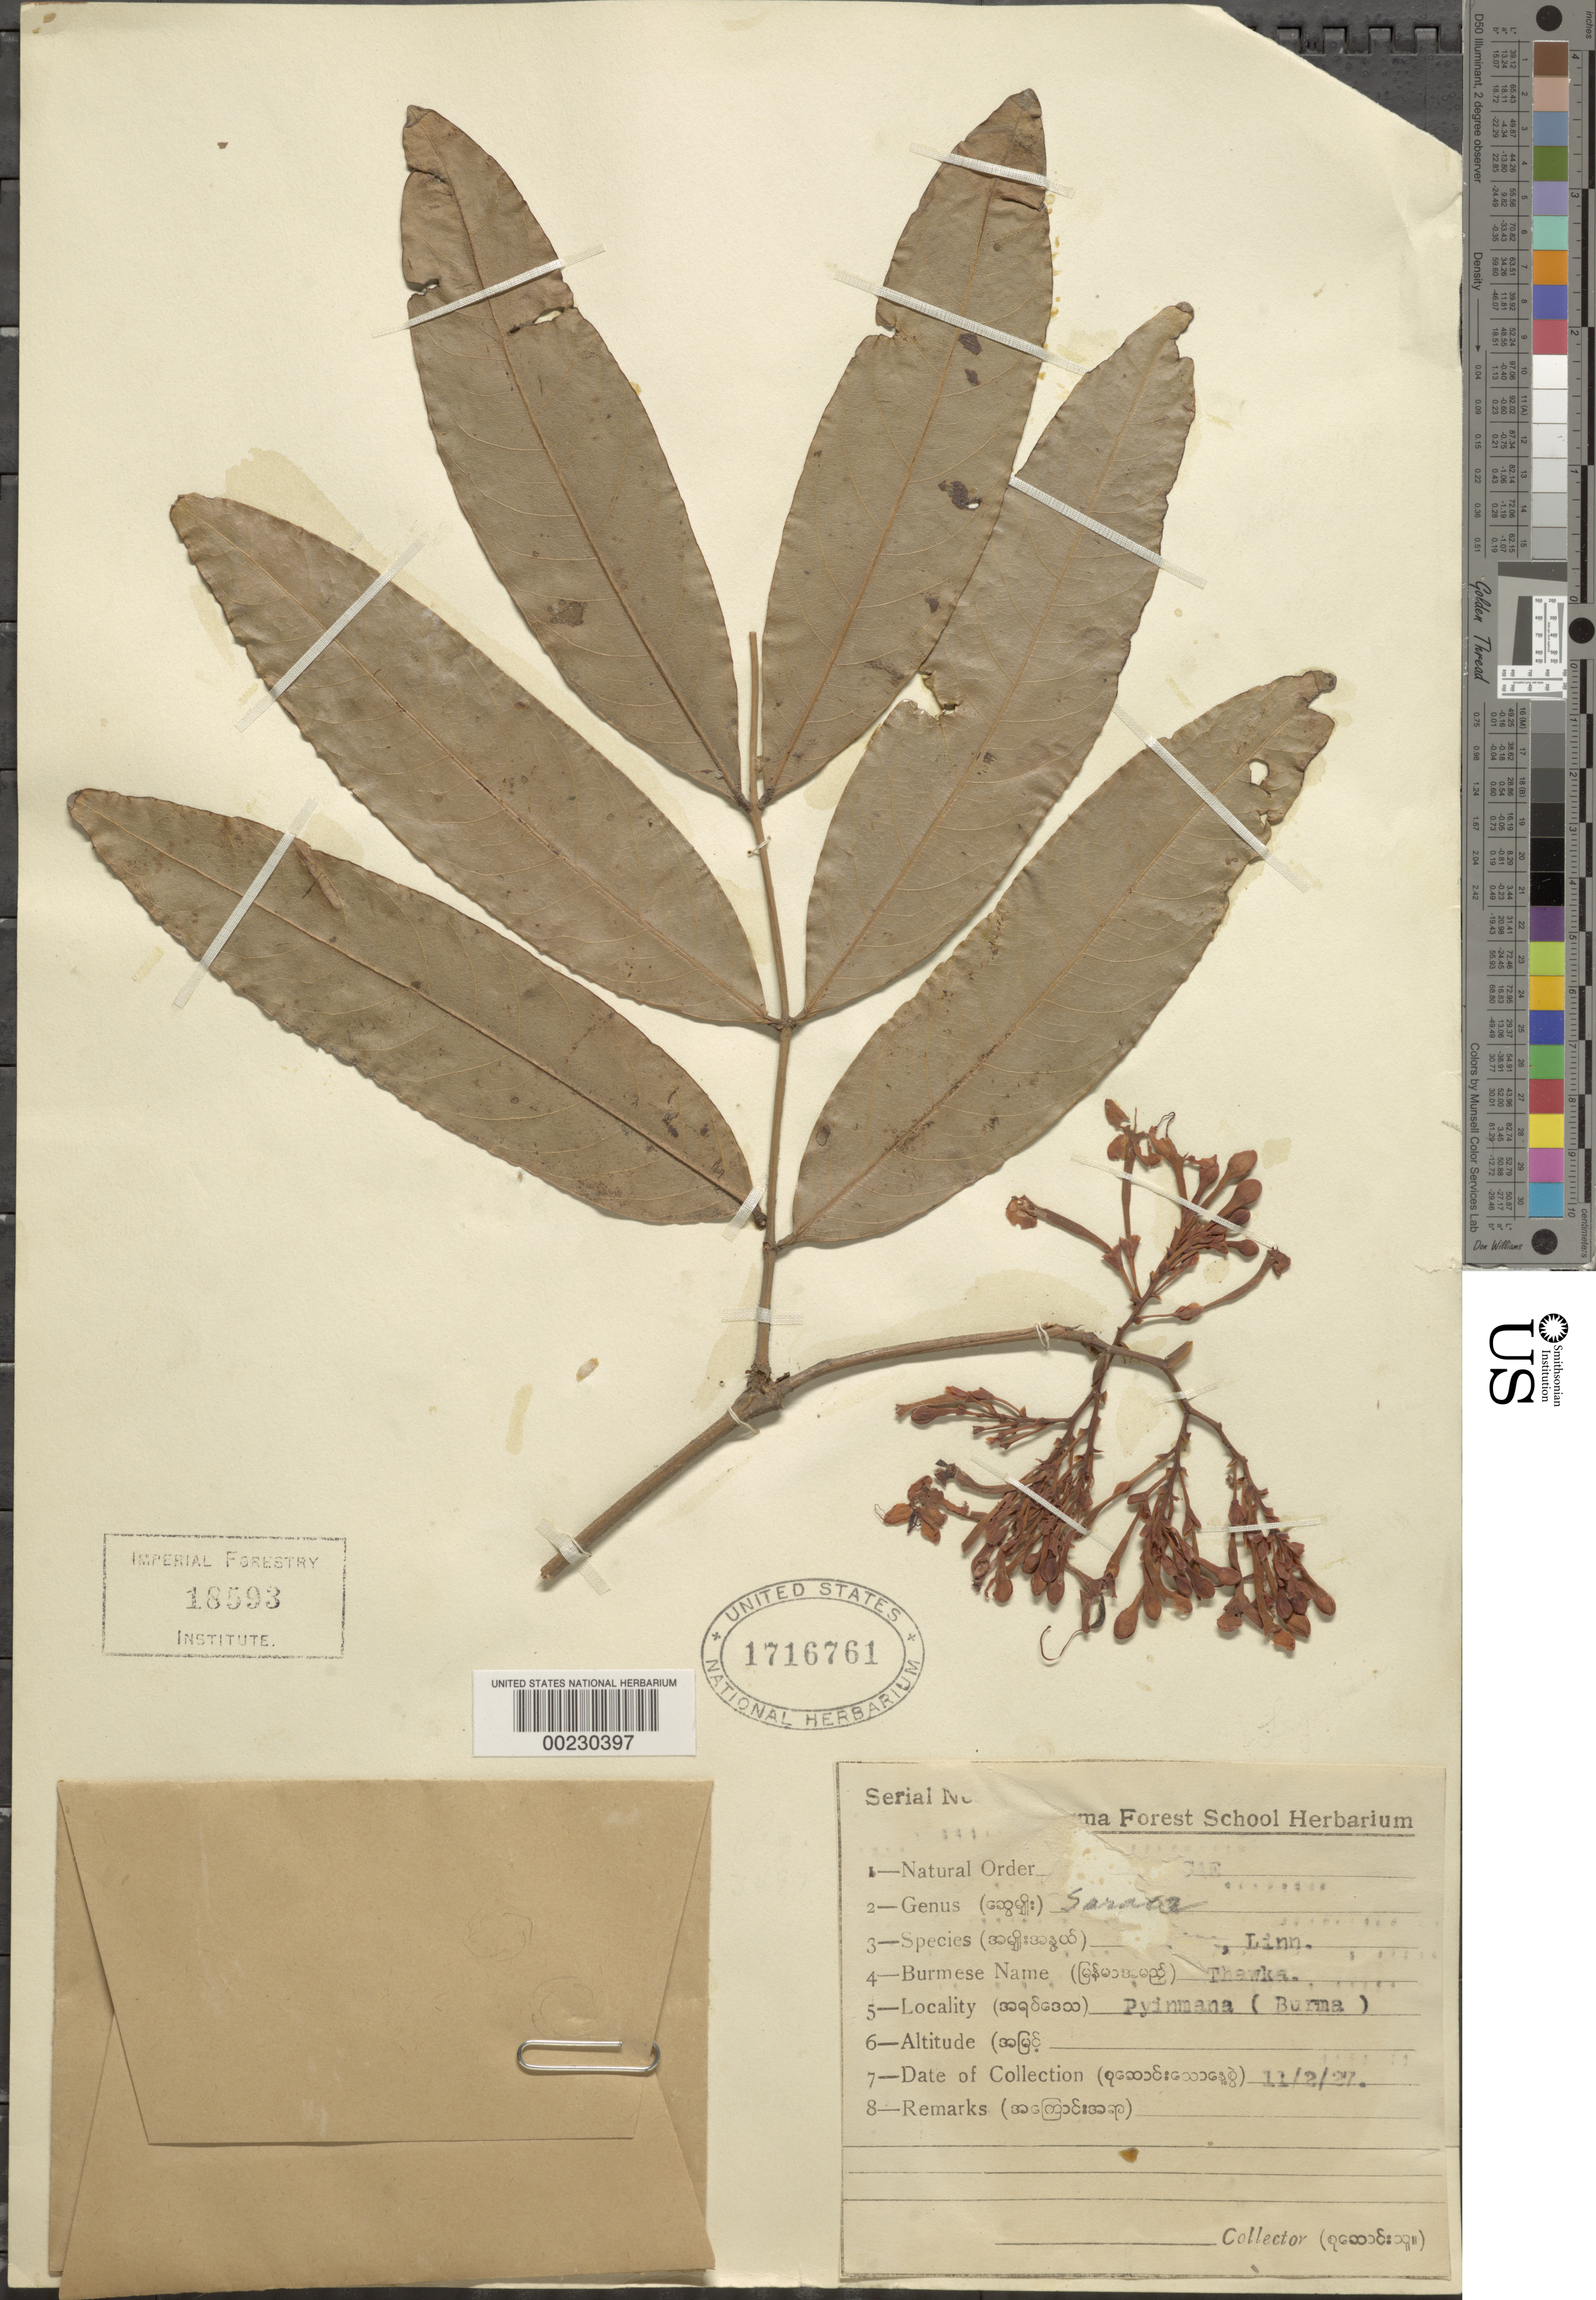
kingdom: Plantae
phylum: Tracheophyta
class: Magnoliopsida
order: Fabales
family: Fabaceae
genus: Saraca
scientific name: Saraca indica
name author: L.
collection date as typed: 11 Feb 1927 or 02 Nov 1927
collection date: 1927-02-11 or 1927-11-02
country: Myanmar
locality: Pyinmana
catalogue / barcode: US 1716761